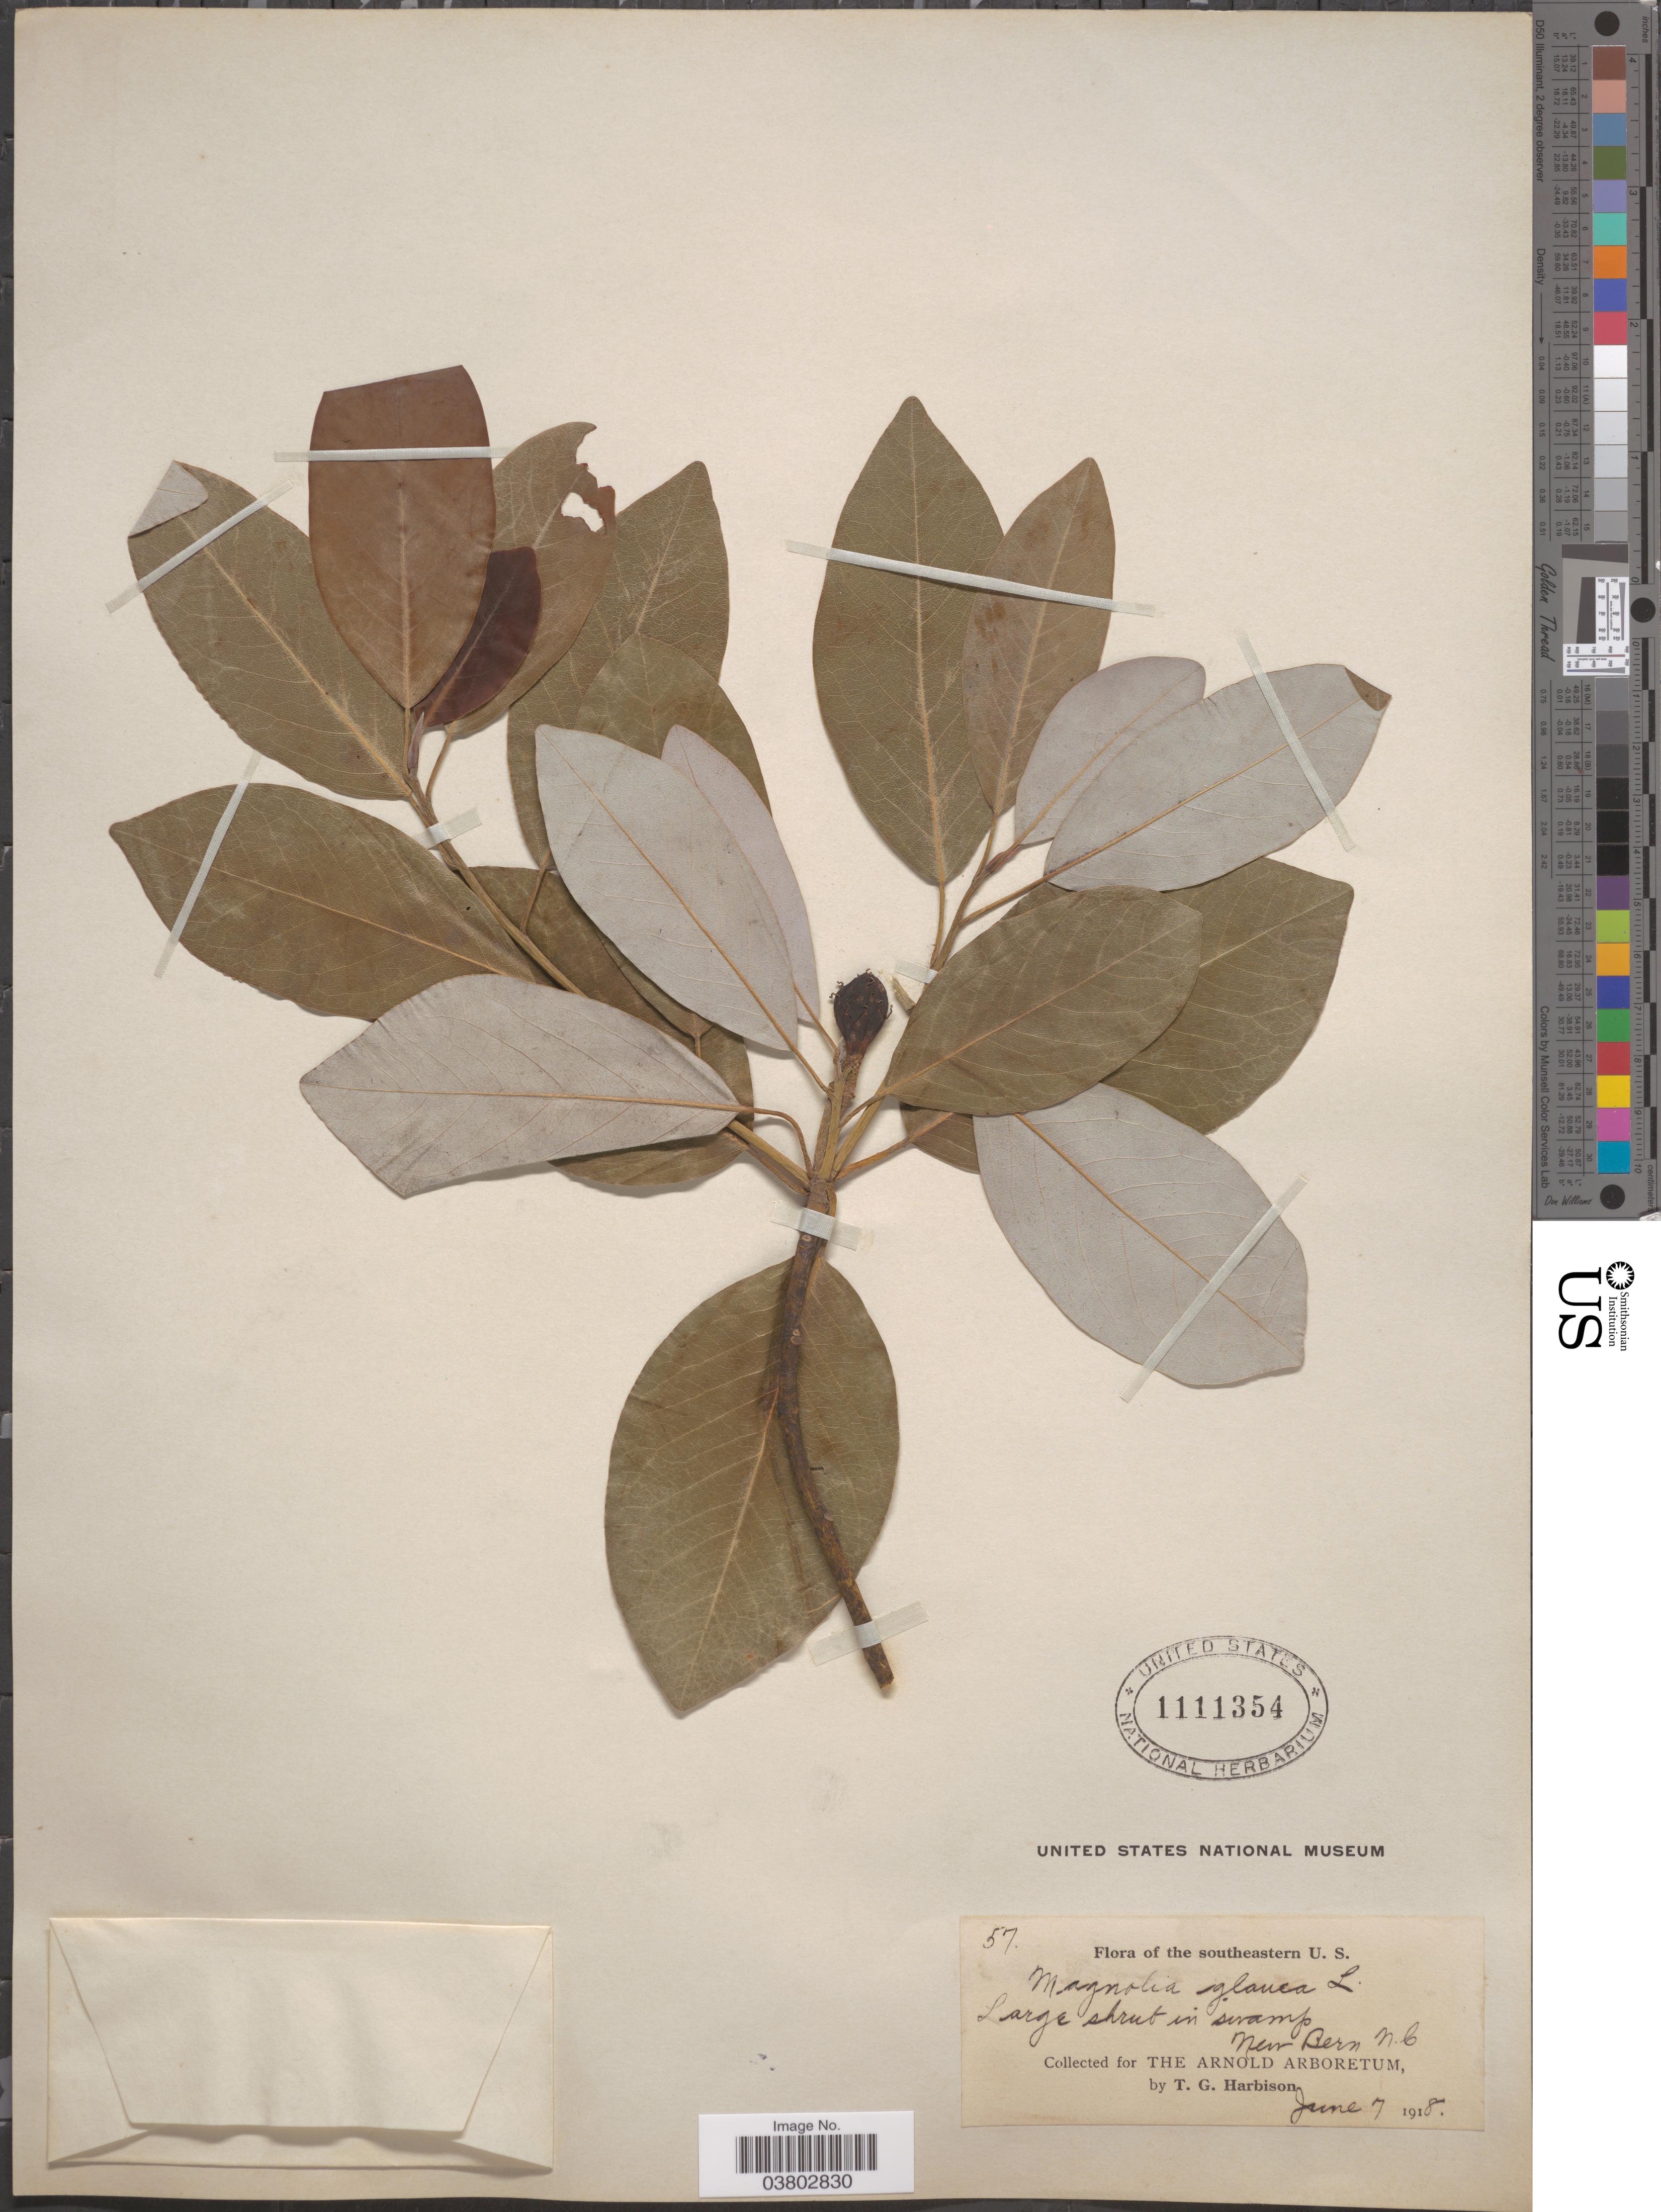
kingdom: Plantae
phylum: Tracheophyta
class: Magnoliopsida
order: Magnoliales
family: Magnoliaceae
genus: Magnolia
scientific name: Magnolia virginiana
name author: L.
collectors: T. Harbison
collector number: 57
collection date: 1918-06-07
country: United States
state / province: North Carolina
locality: Southeastern U. S. New Bern.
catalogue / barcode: US 1111354